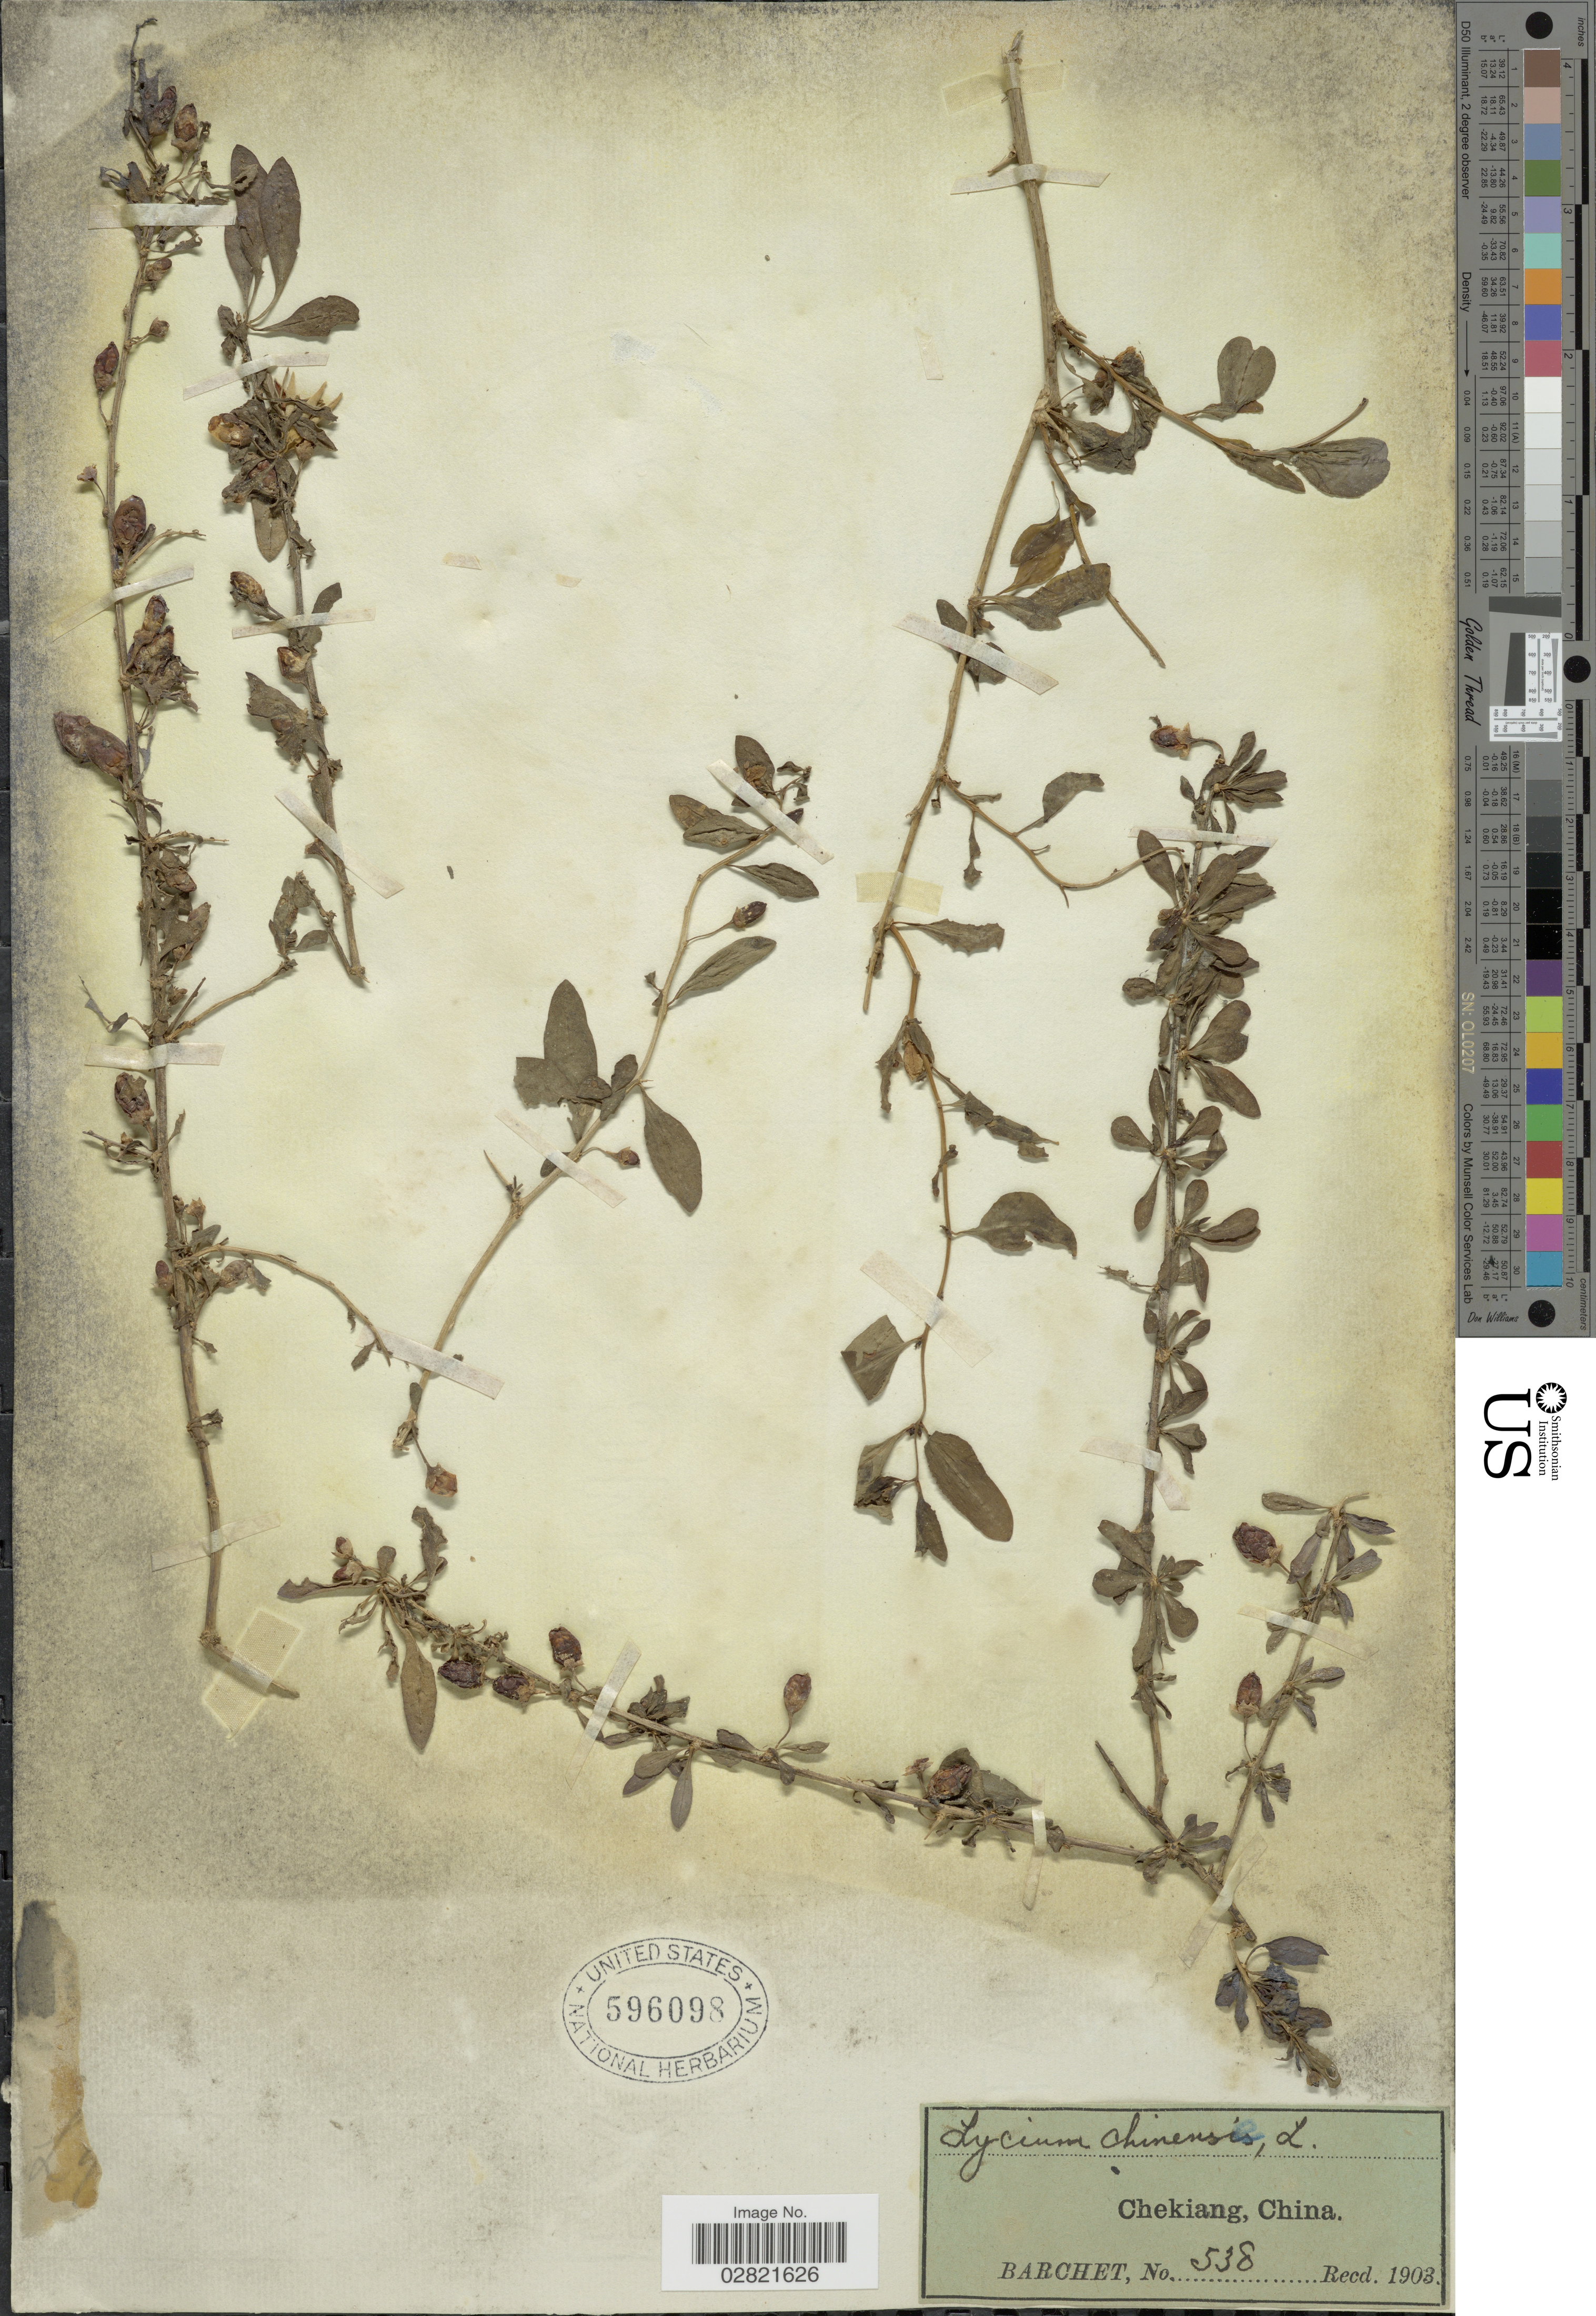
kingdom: Plantae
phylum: Tracheophyta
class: Magnoliopsida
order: Solanales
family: Solanaceae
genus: Lycium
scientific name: Lycium chinense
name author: Mill.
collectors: S. P. Barchet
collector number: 538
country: China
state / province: Zhejiang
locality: Chekiang.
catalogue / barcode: US 596098